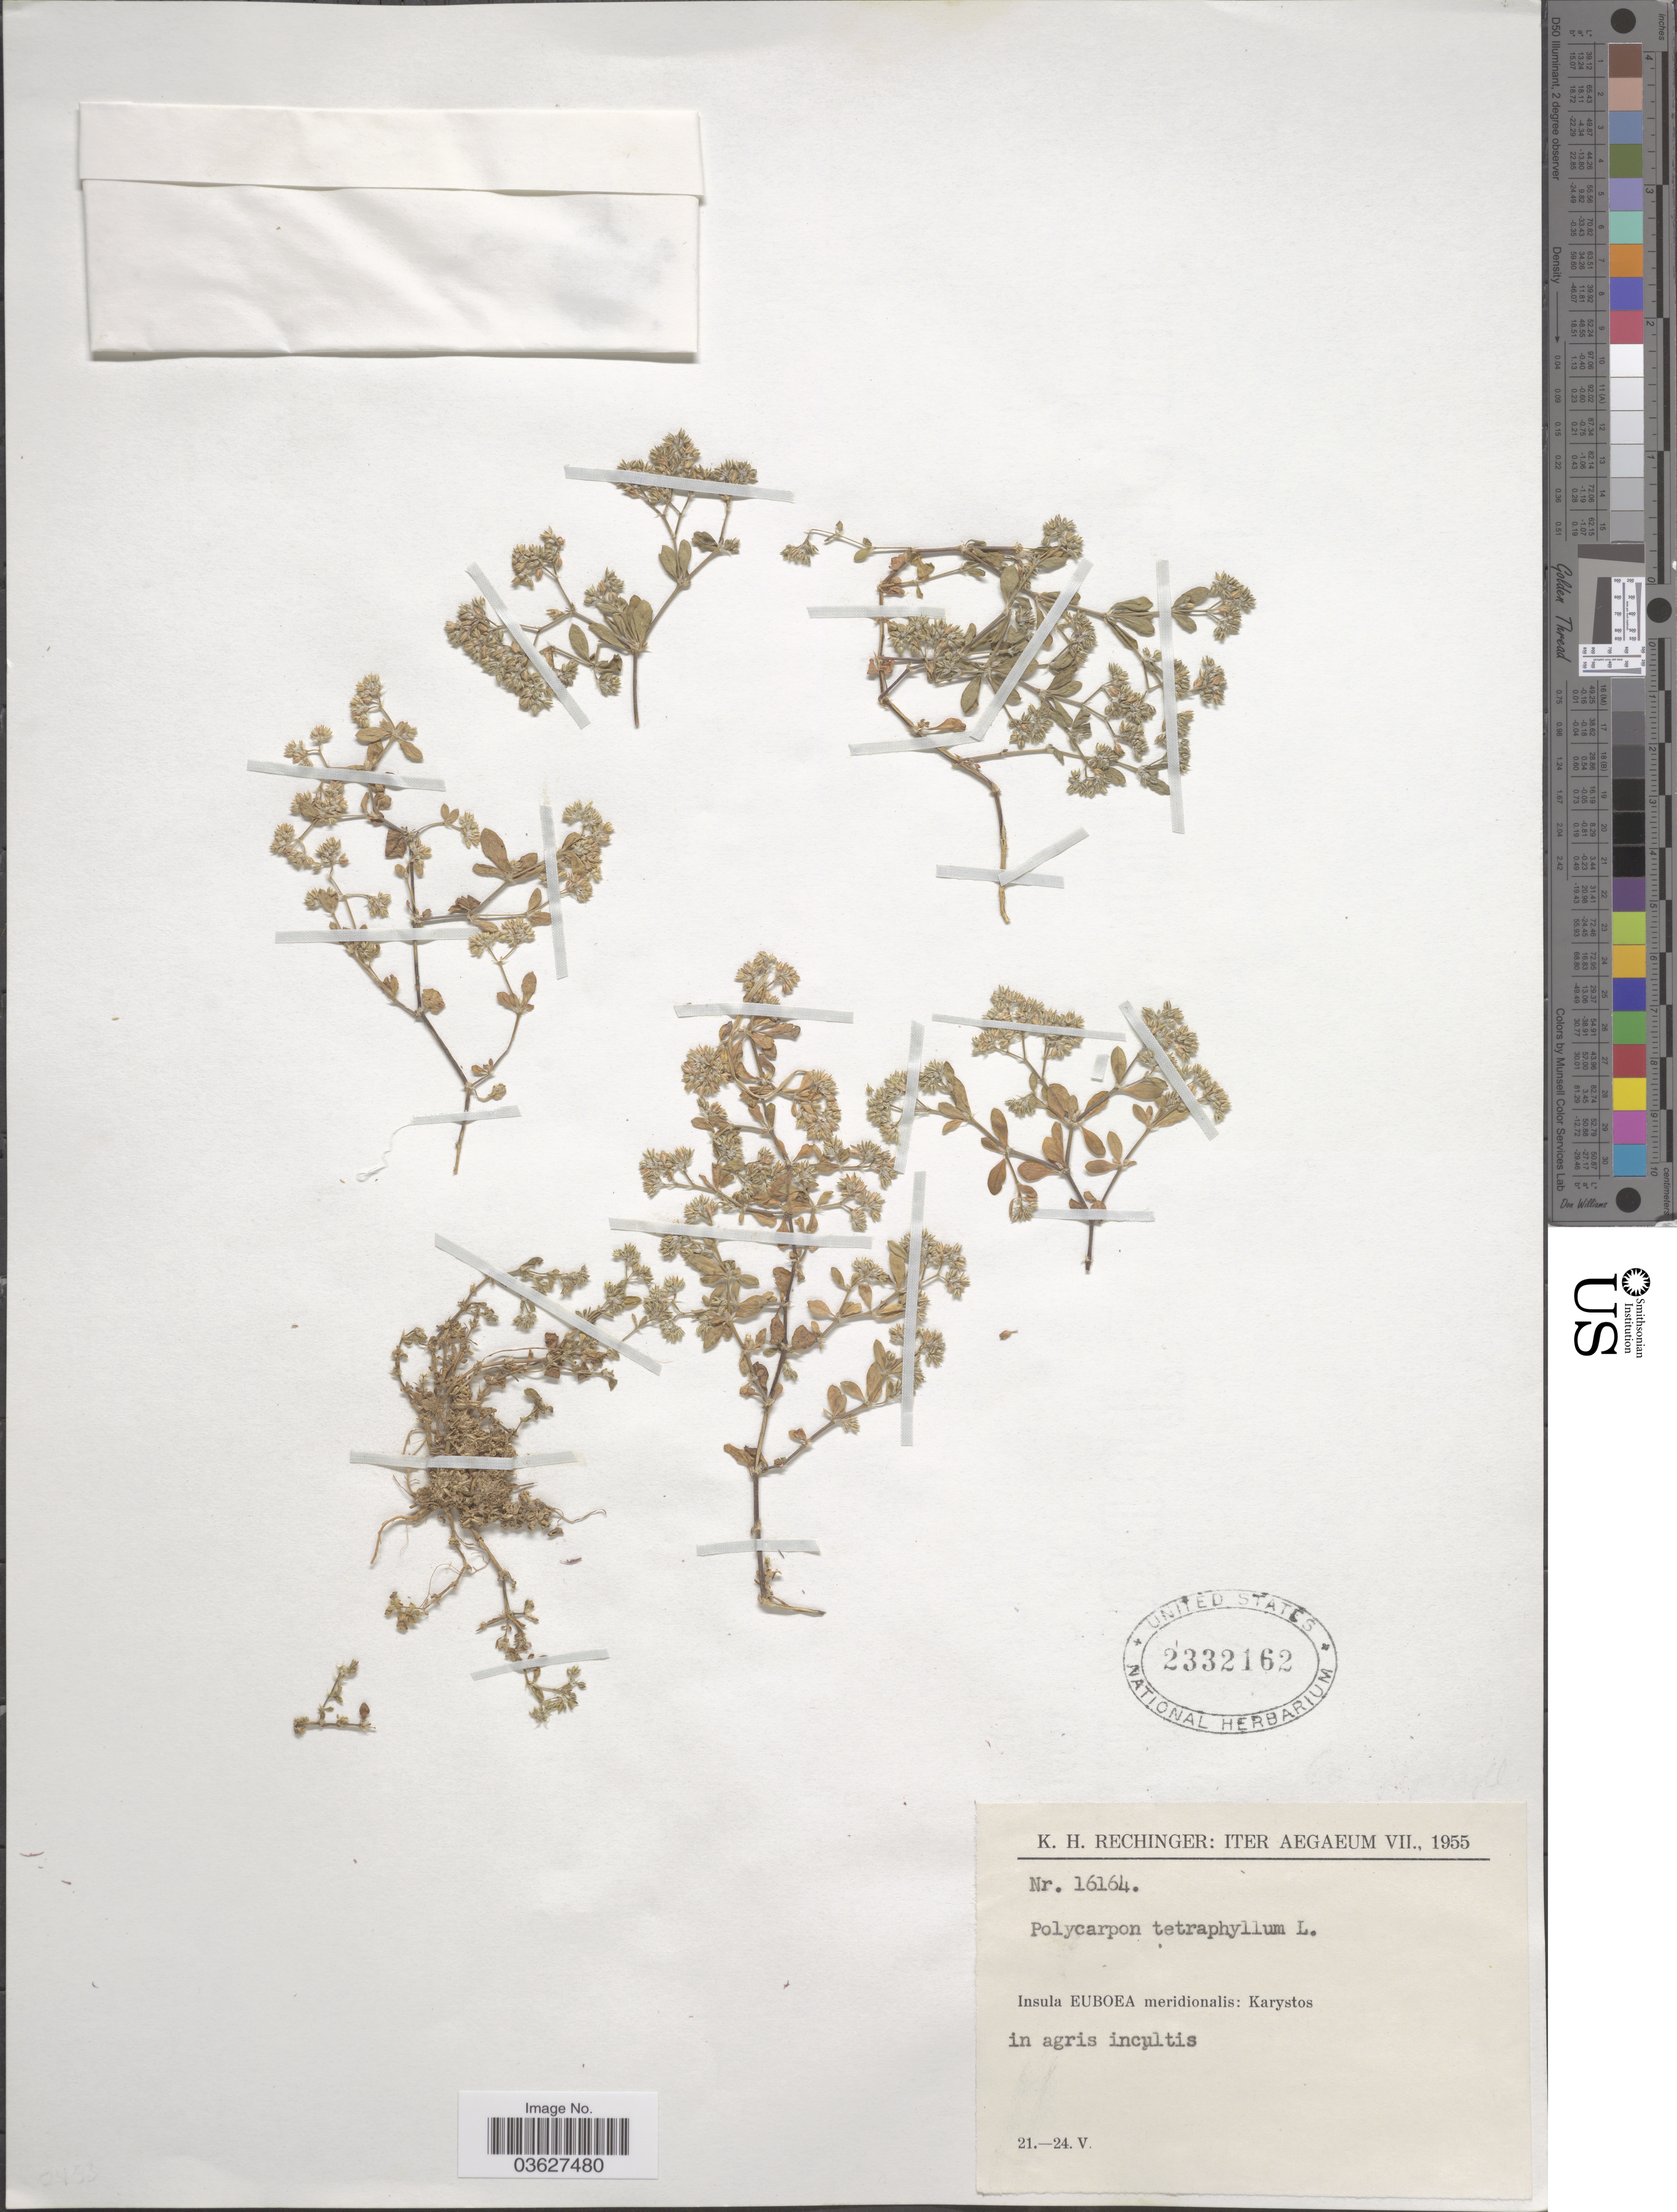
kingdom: Plantae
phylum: Tracheophyta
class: Magnoliopsida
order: Caryophyllales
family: Caryophyllaceae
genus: Polycarpon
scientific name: Polycarpon tetraphyllum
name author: (L.) L.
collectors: K. H. Rechinger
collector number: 16164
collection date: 1955-05-21/1955-05-24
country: Greece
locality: Iter Aegaeum. Insula Euboea meridionalis: Karystos.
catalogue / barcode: US 2332162